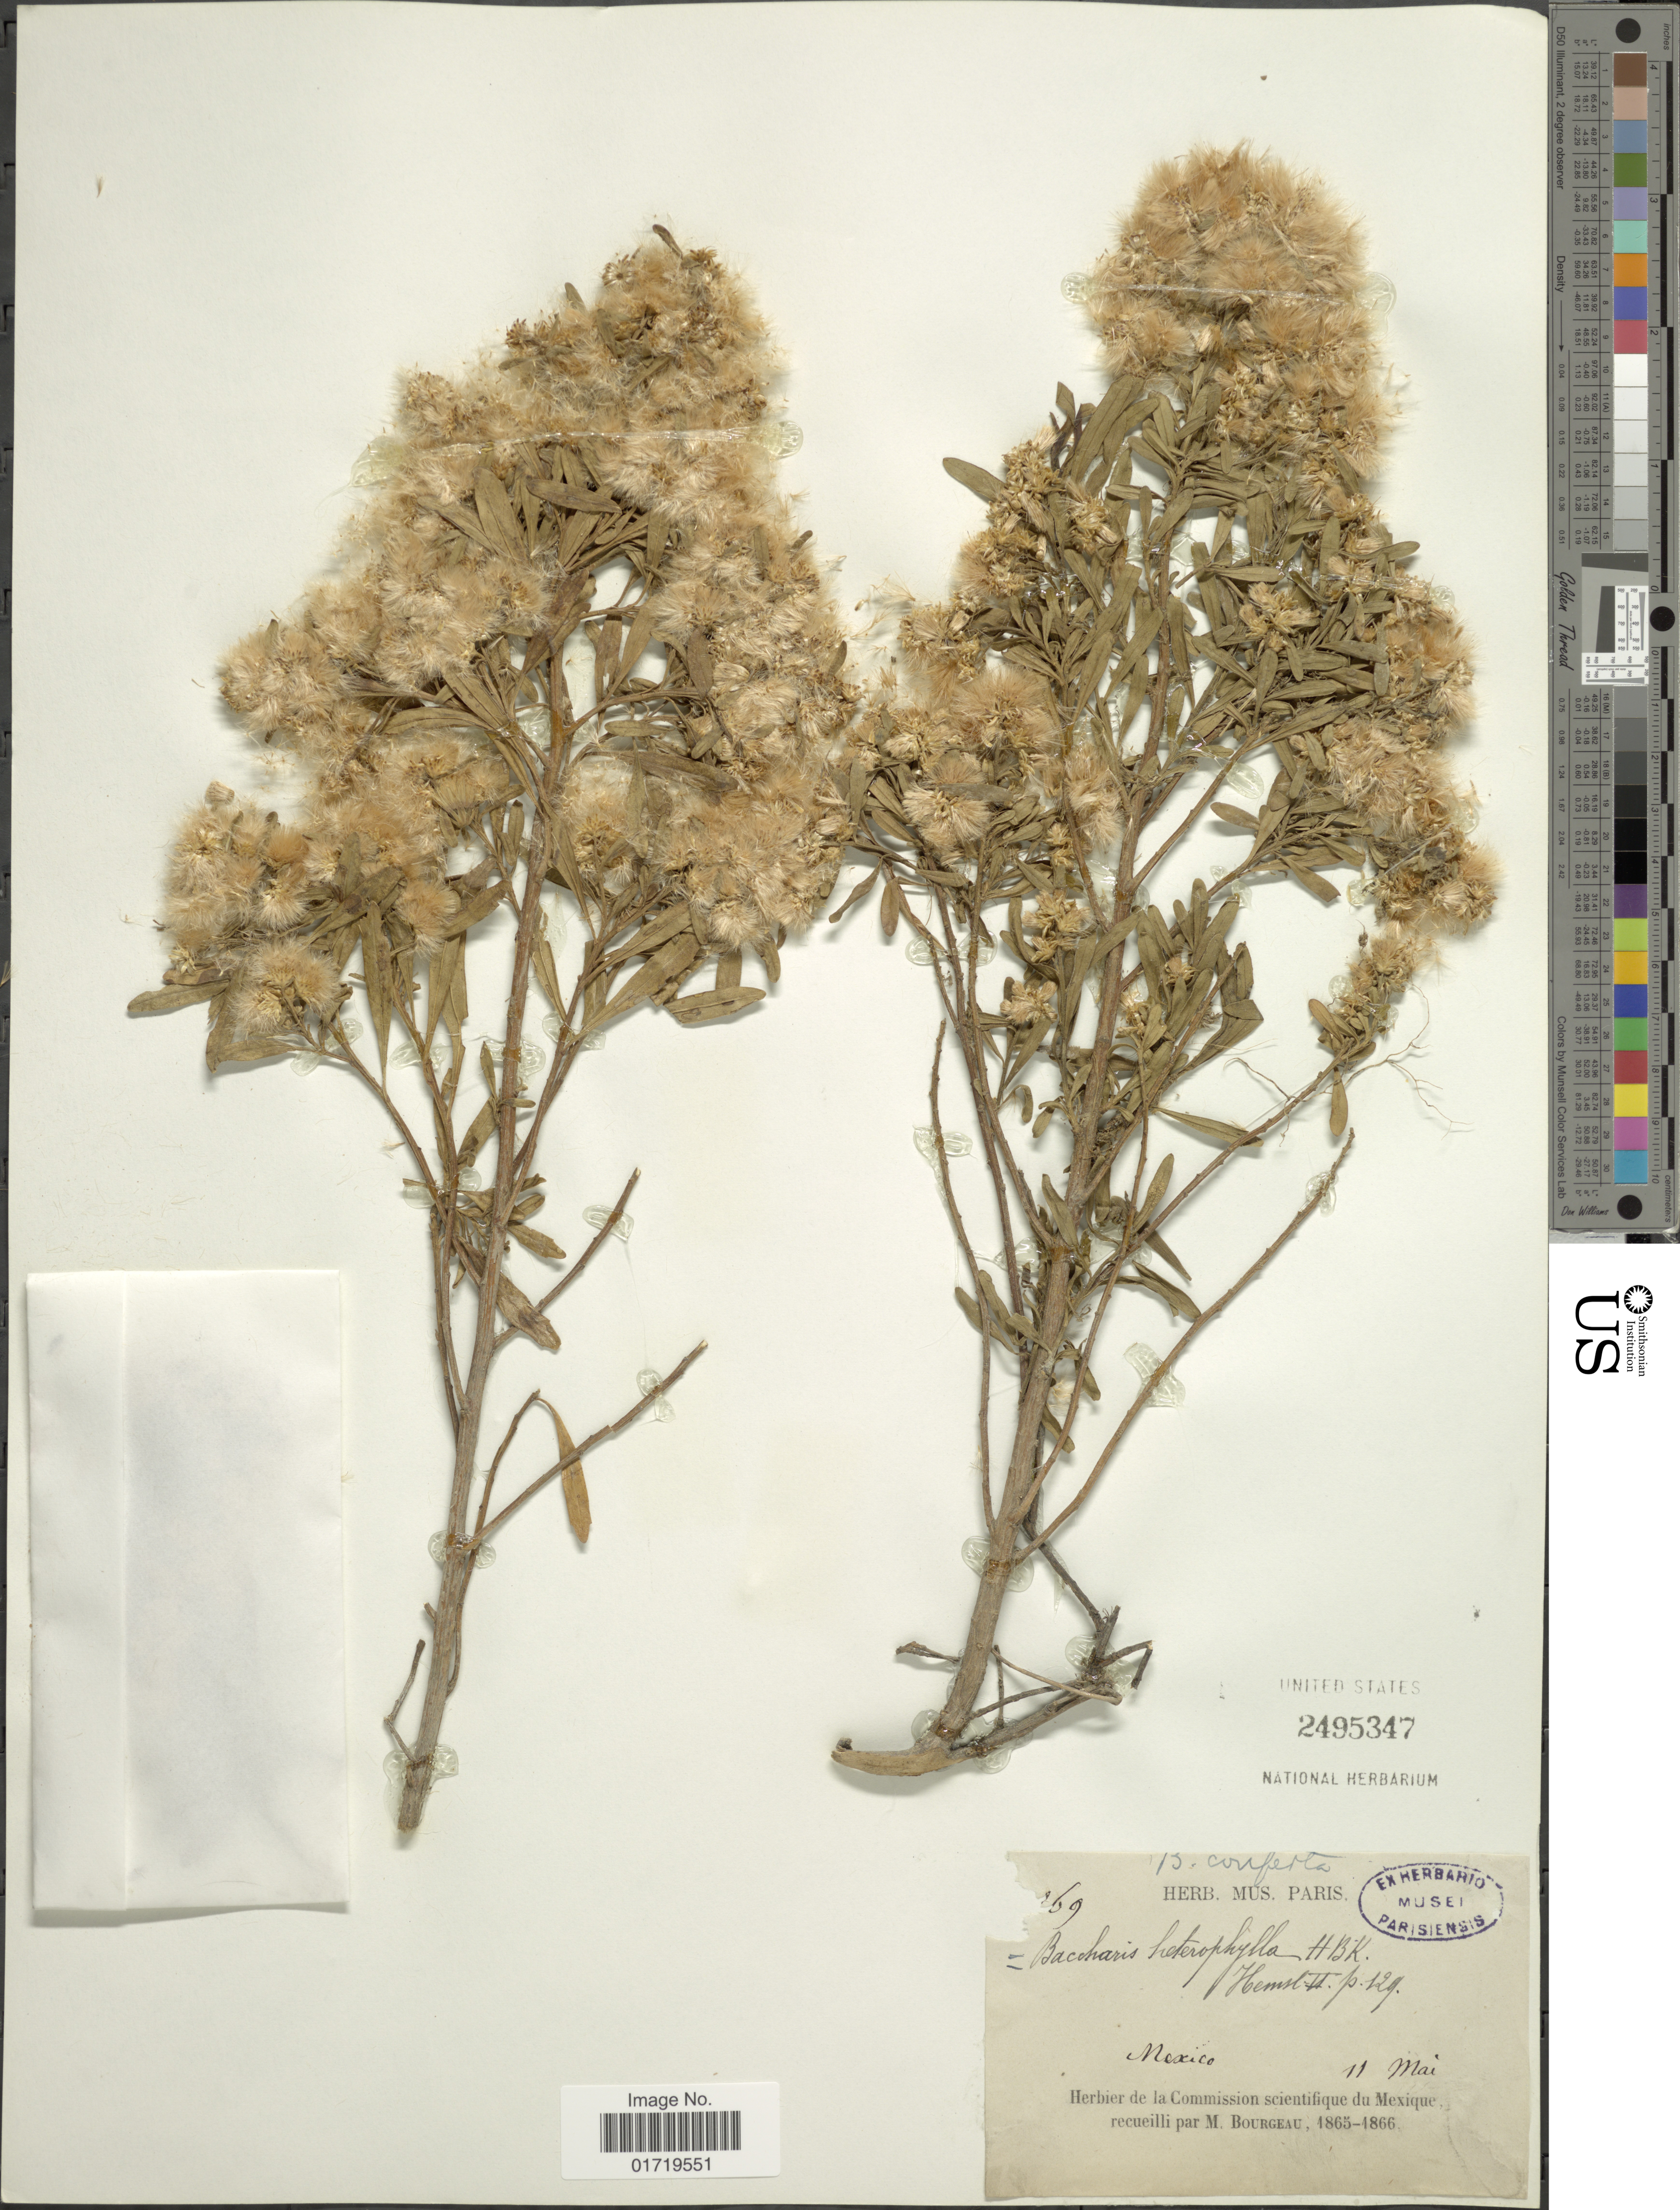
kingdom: Plantae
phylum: Tracheophyta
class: Magnoliopsida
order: Asterales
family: Asteraceae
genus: Baccharis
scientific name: Baccharis heterophylla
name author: Kunth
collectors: M. Bourgeau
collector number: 69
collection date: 1865-05-11/1866-05-11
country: Mexico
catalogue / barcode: US 2495347